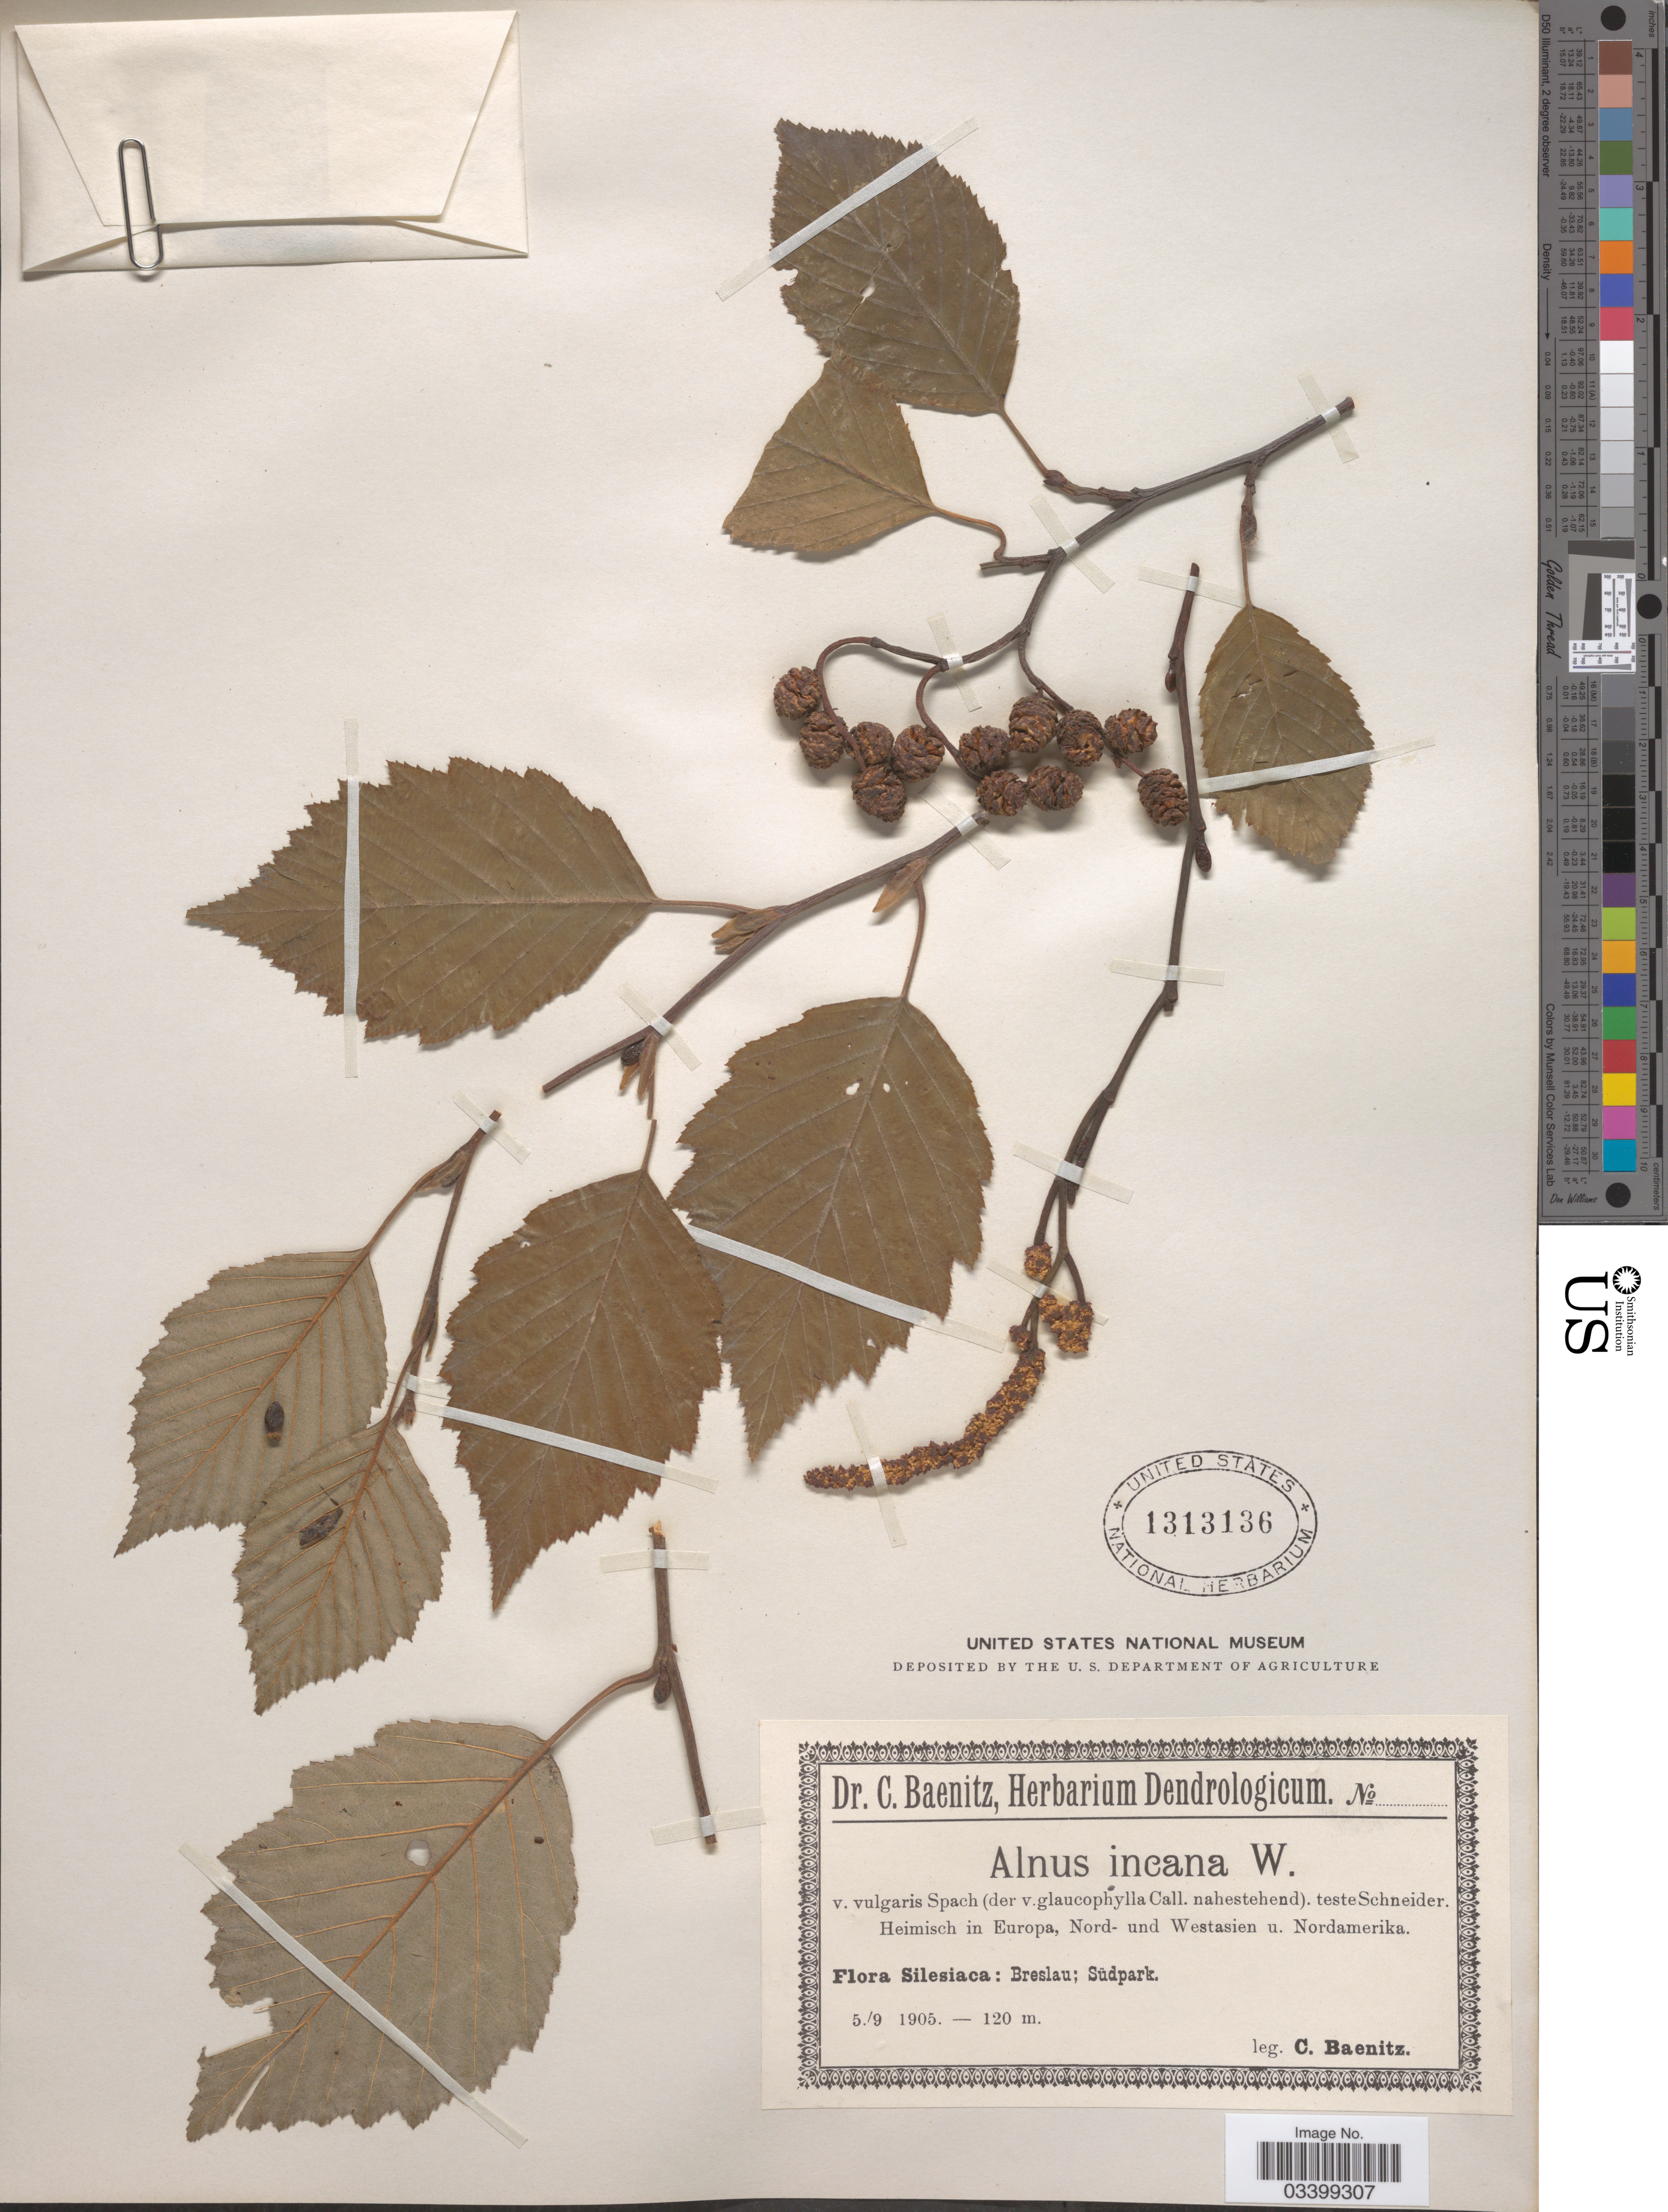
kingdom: Plantae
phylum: Tracheophyta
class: Magnoliopsida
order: Fagales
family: Betulaceae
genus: Alnus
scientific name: Alnus incana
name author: (L.) Moench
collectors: C. G. Baenitz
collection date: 1905-09-05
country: Poland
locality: Silesiaca: Breslau; Südpark.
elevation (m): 120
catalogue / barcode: US 1313136